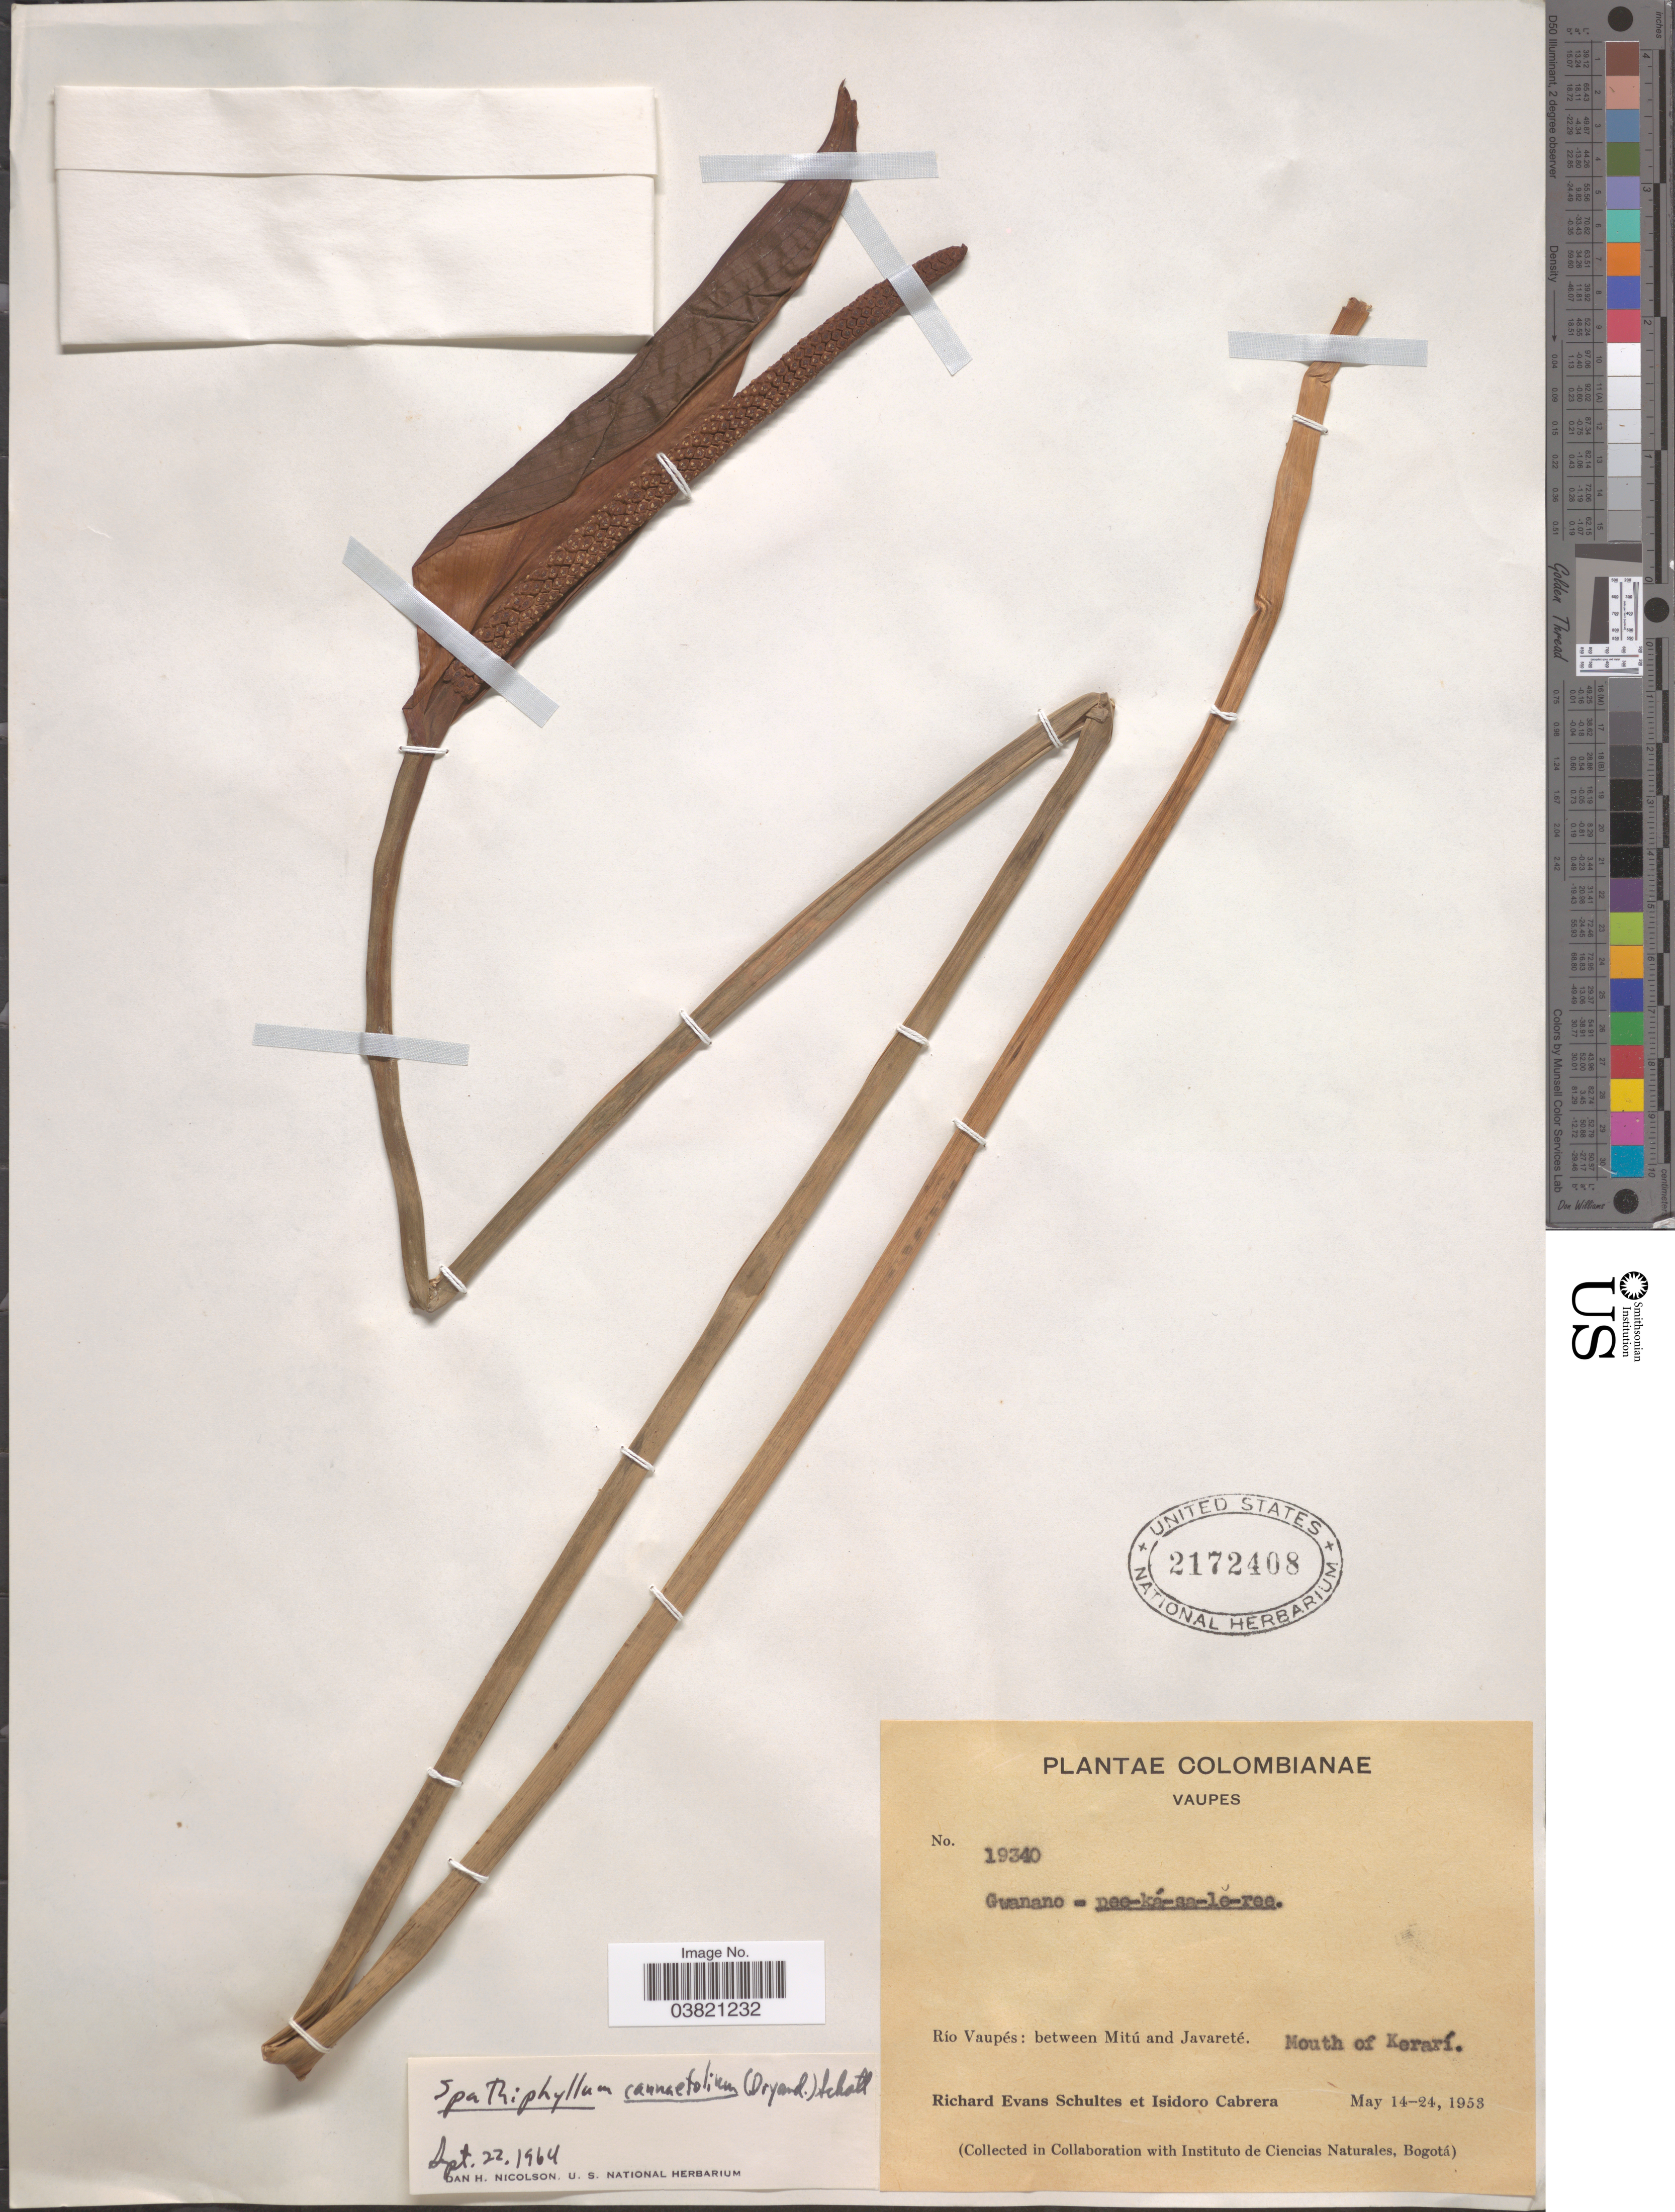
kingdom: Plantae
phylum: Tracheophyta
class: Liliopsida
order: Alismatales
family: Araceae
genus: Spathiphyllum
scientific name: Spathiphyllum cannifolium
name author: (Dryand. ex Sims) Schott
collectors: R. E. Schultes & I. Cabrera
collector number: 19340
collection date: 1953-05-14/1953-05-24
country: Colombia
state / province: Vaupés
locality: Río Vaupés: between Mitú and Javareté. Mouth of Kerarí.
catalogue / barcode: US 2172408